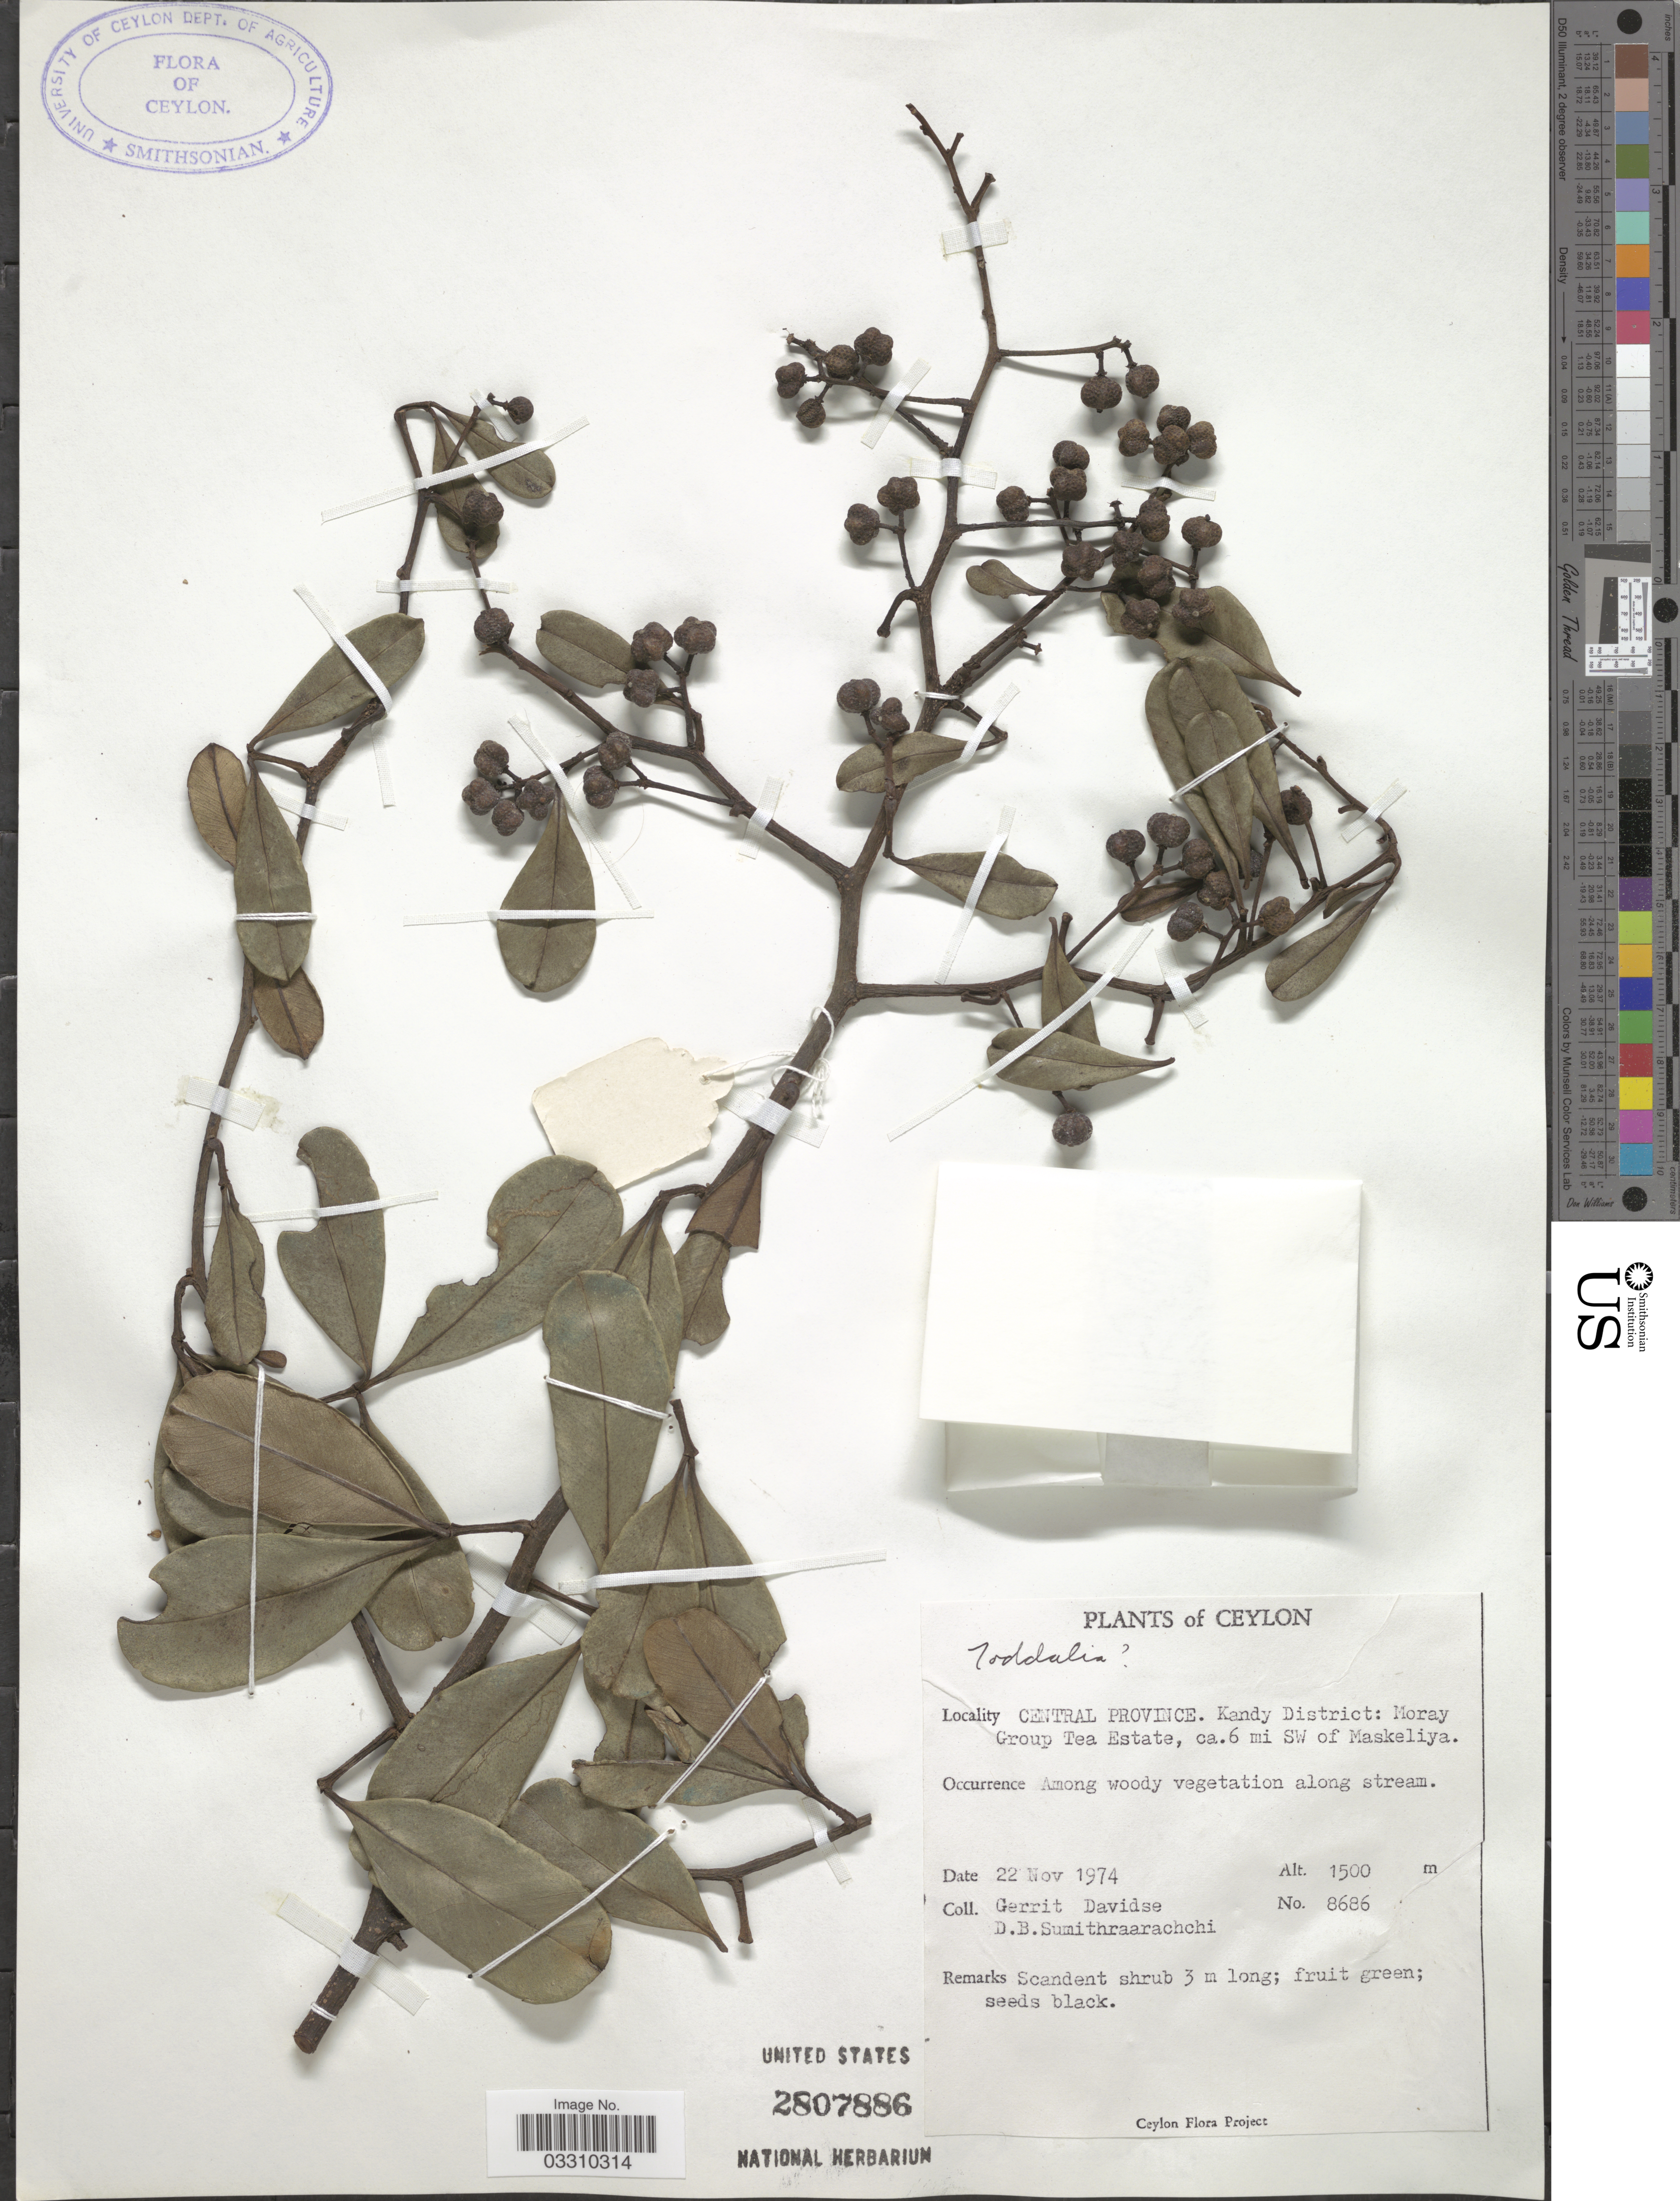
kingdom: Plantae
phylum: Tracheophyta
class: Magnoliopsida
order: Sapindales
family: Rutaceae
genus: Zanthoxylum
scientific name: Zanthoxylum sp.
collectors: G. Davidse & D. B. Sumithraarachchi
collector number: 8686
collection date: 1974-11-22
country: Sri Lanka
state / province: Central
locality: Ceylon. Kandy District: Moray Group Tea Estate, ca. 6 mi SW of Maskeliya.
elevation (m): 1500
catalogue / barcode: US 2807886